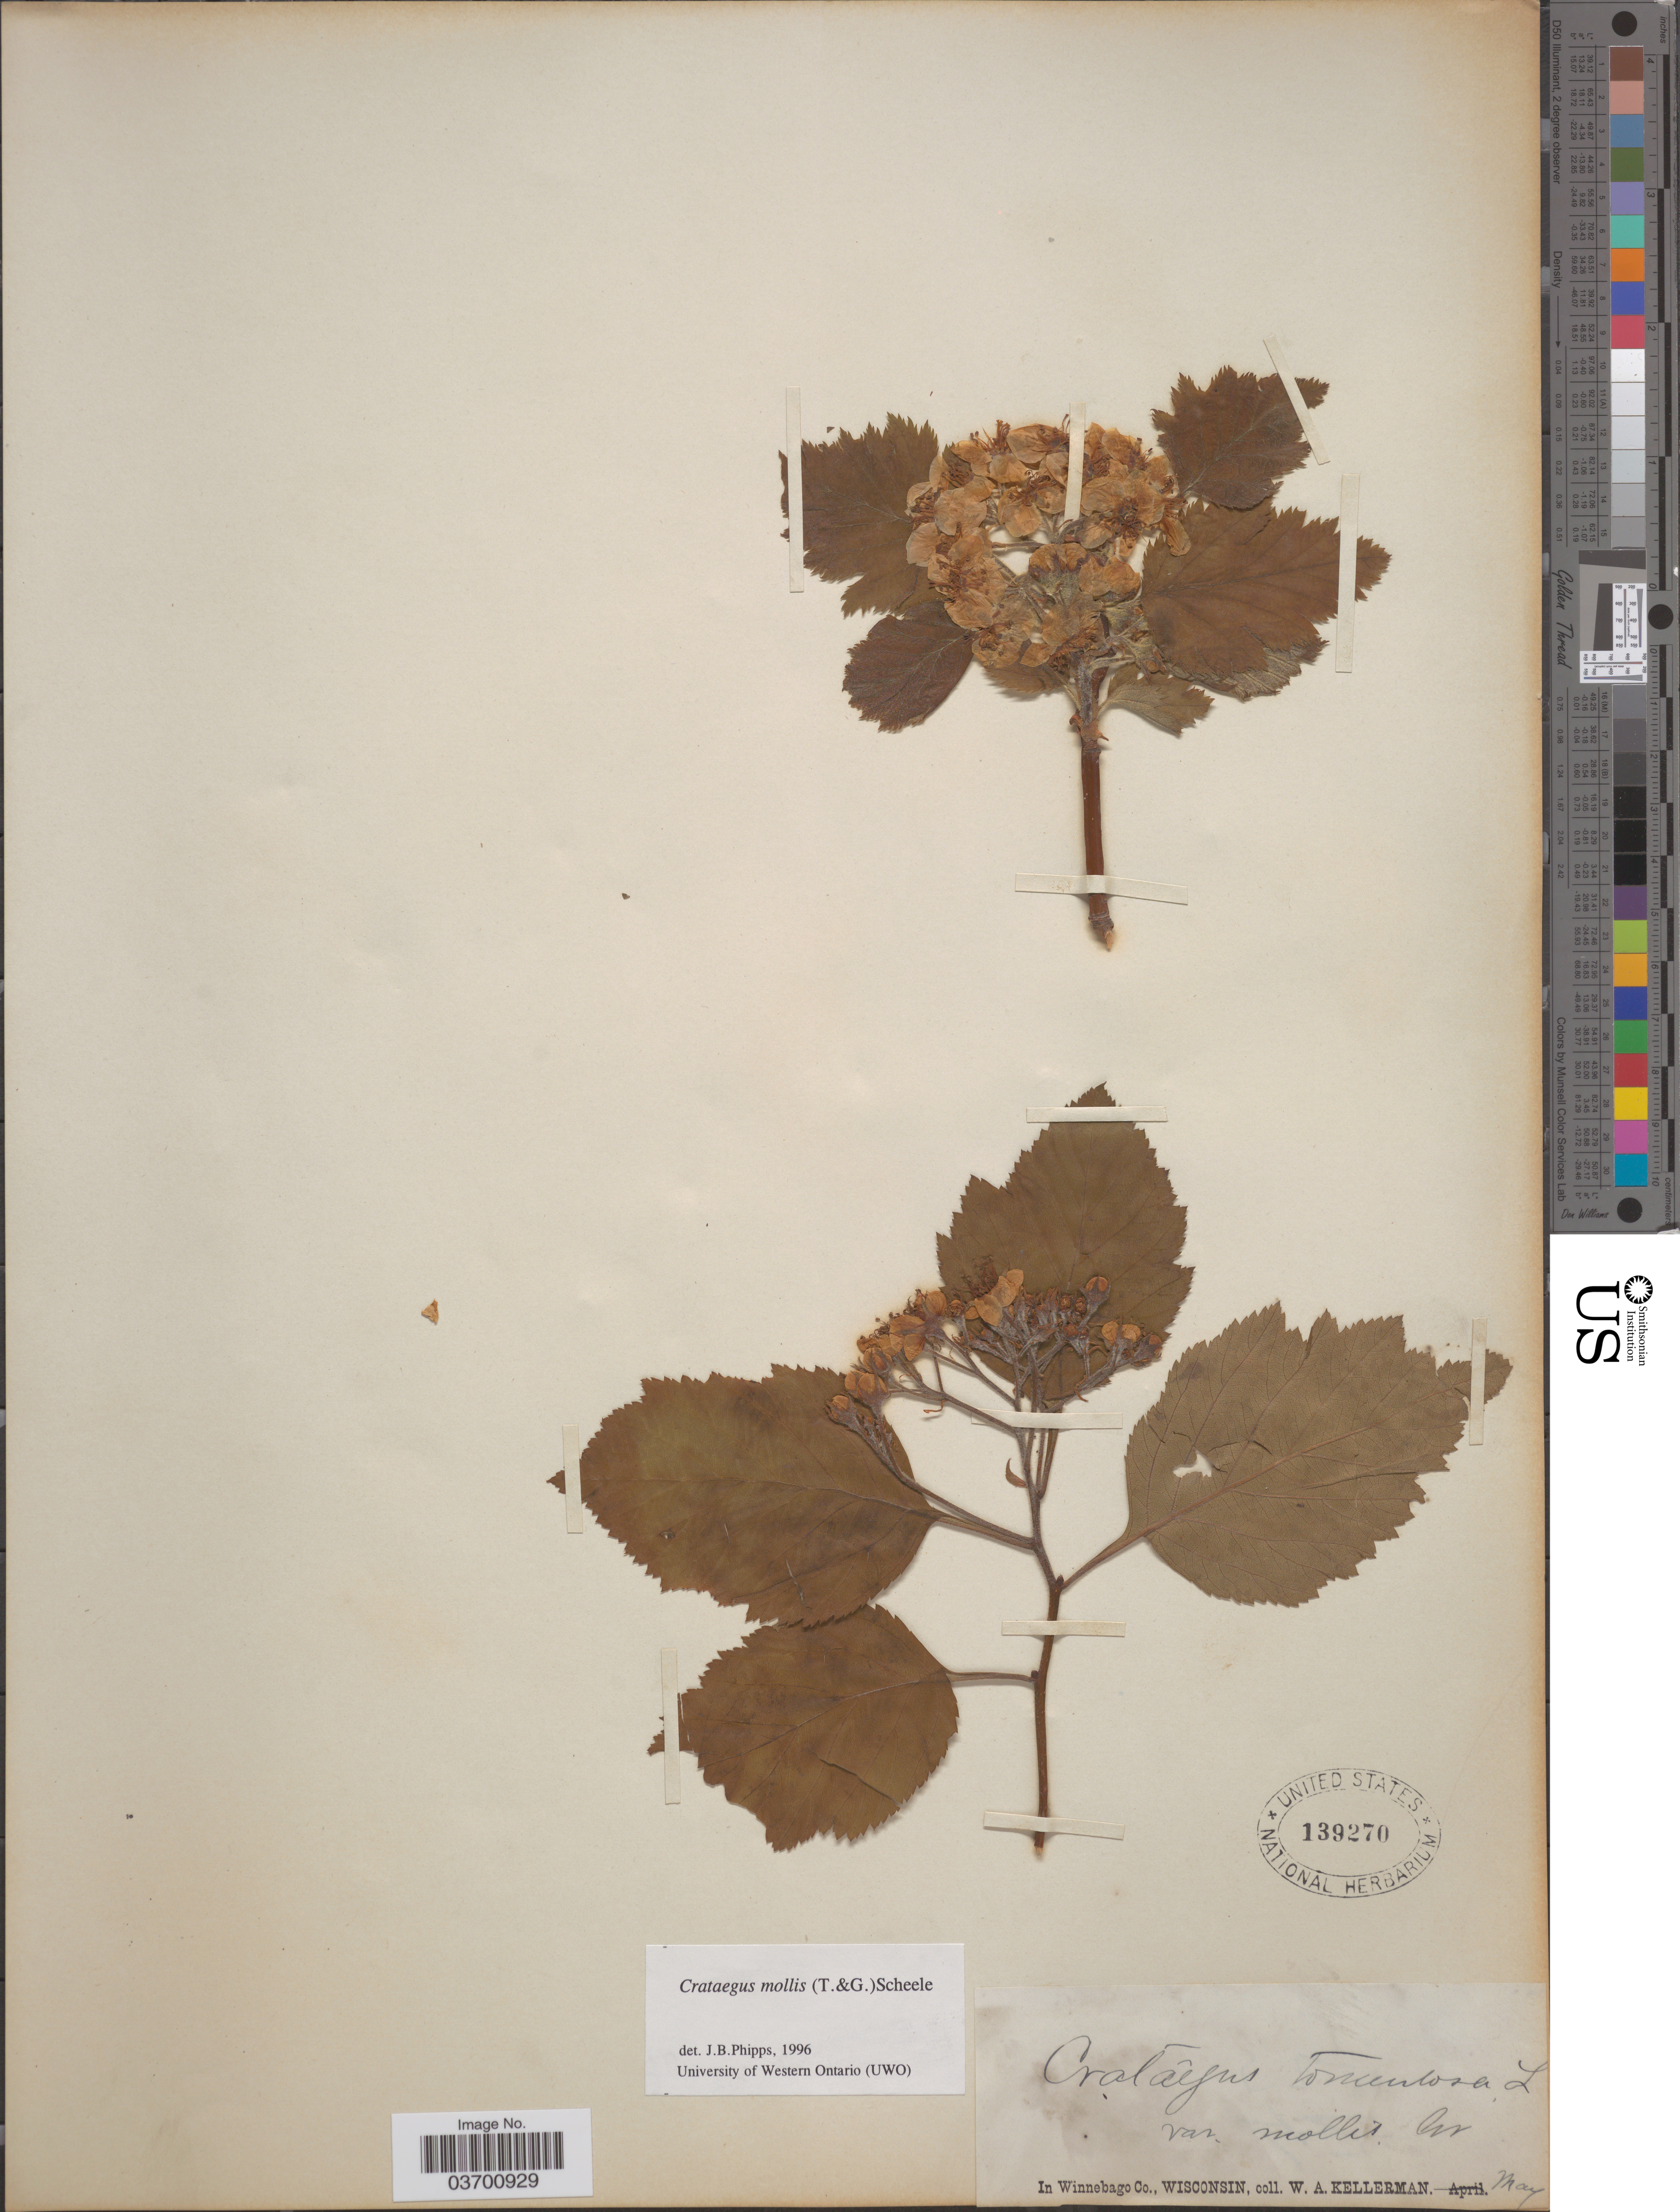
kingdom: Plantae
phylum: Tracheophyta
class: Magnoliopsida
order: Rosales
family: Rosaceae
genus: Crataegus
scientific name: Crataegus mollis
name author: (Torr. & A. Gray) Scheele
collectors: W. Kellerman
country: United States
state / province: Wisconsin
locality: In Winnebago Co.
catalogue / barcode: US 139270